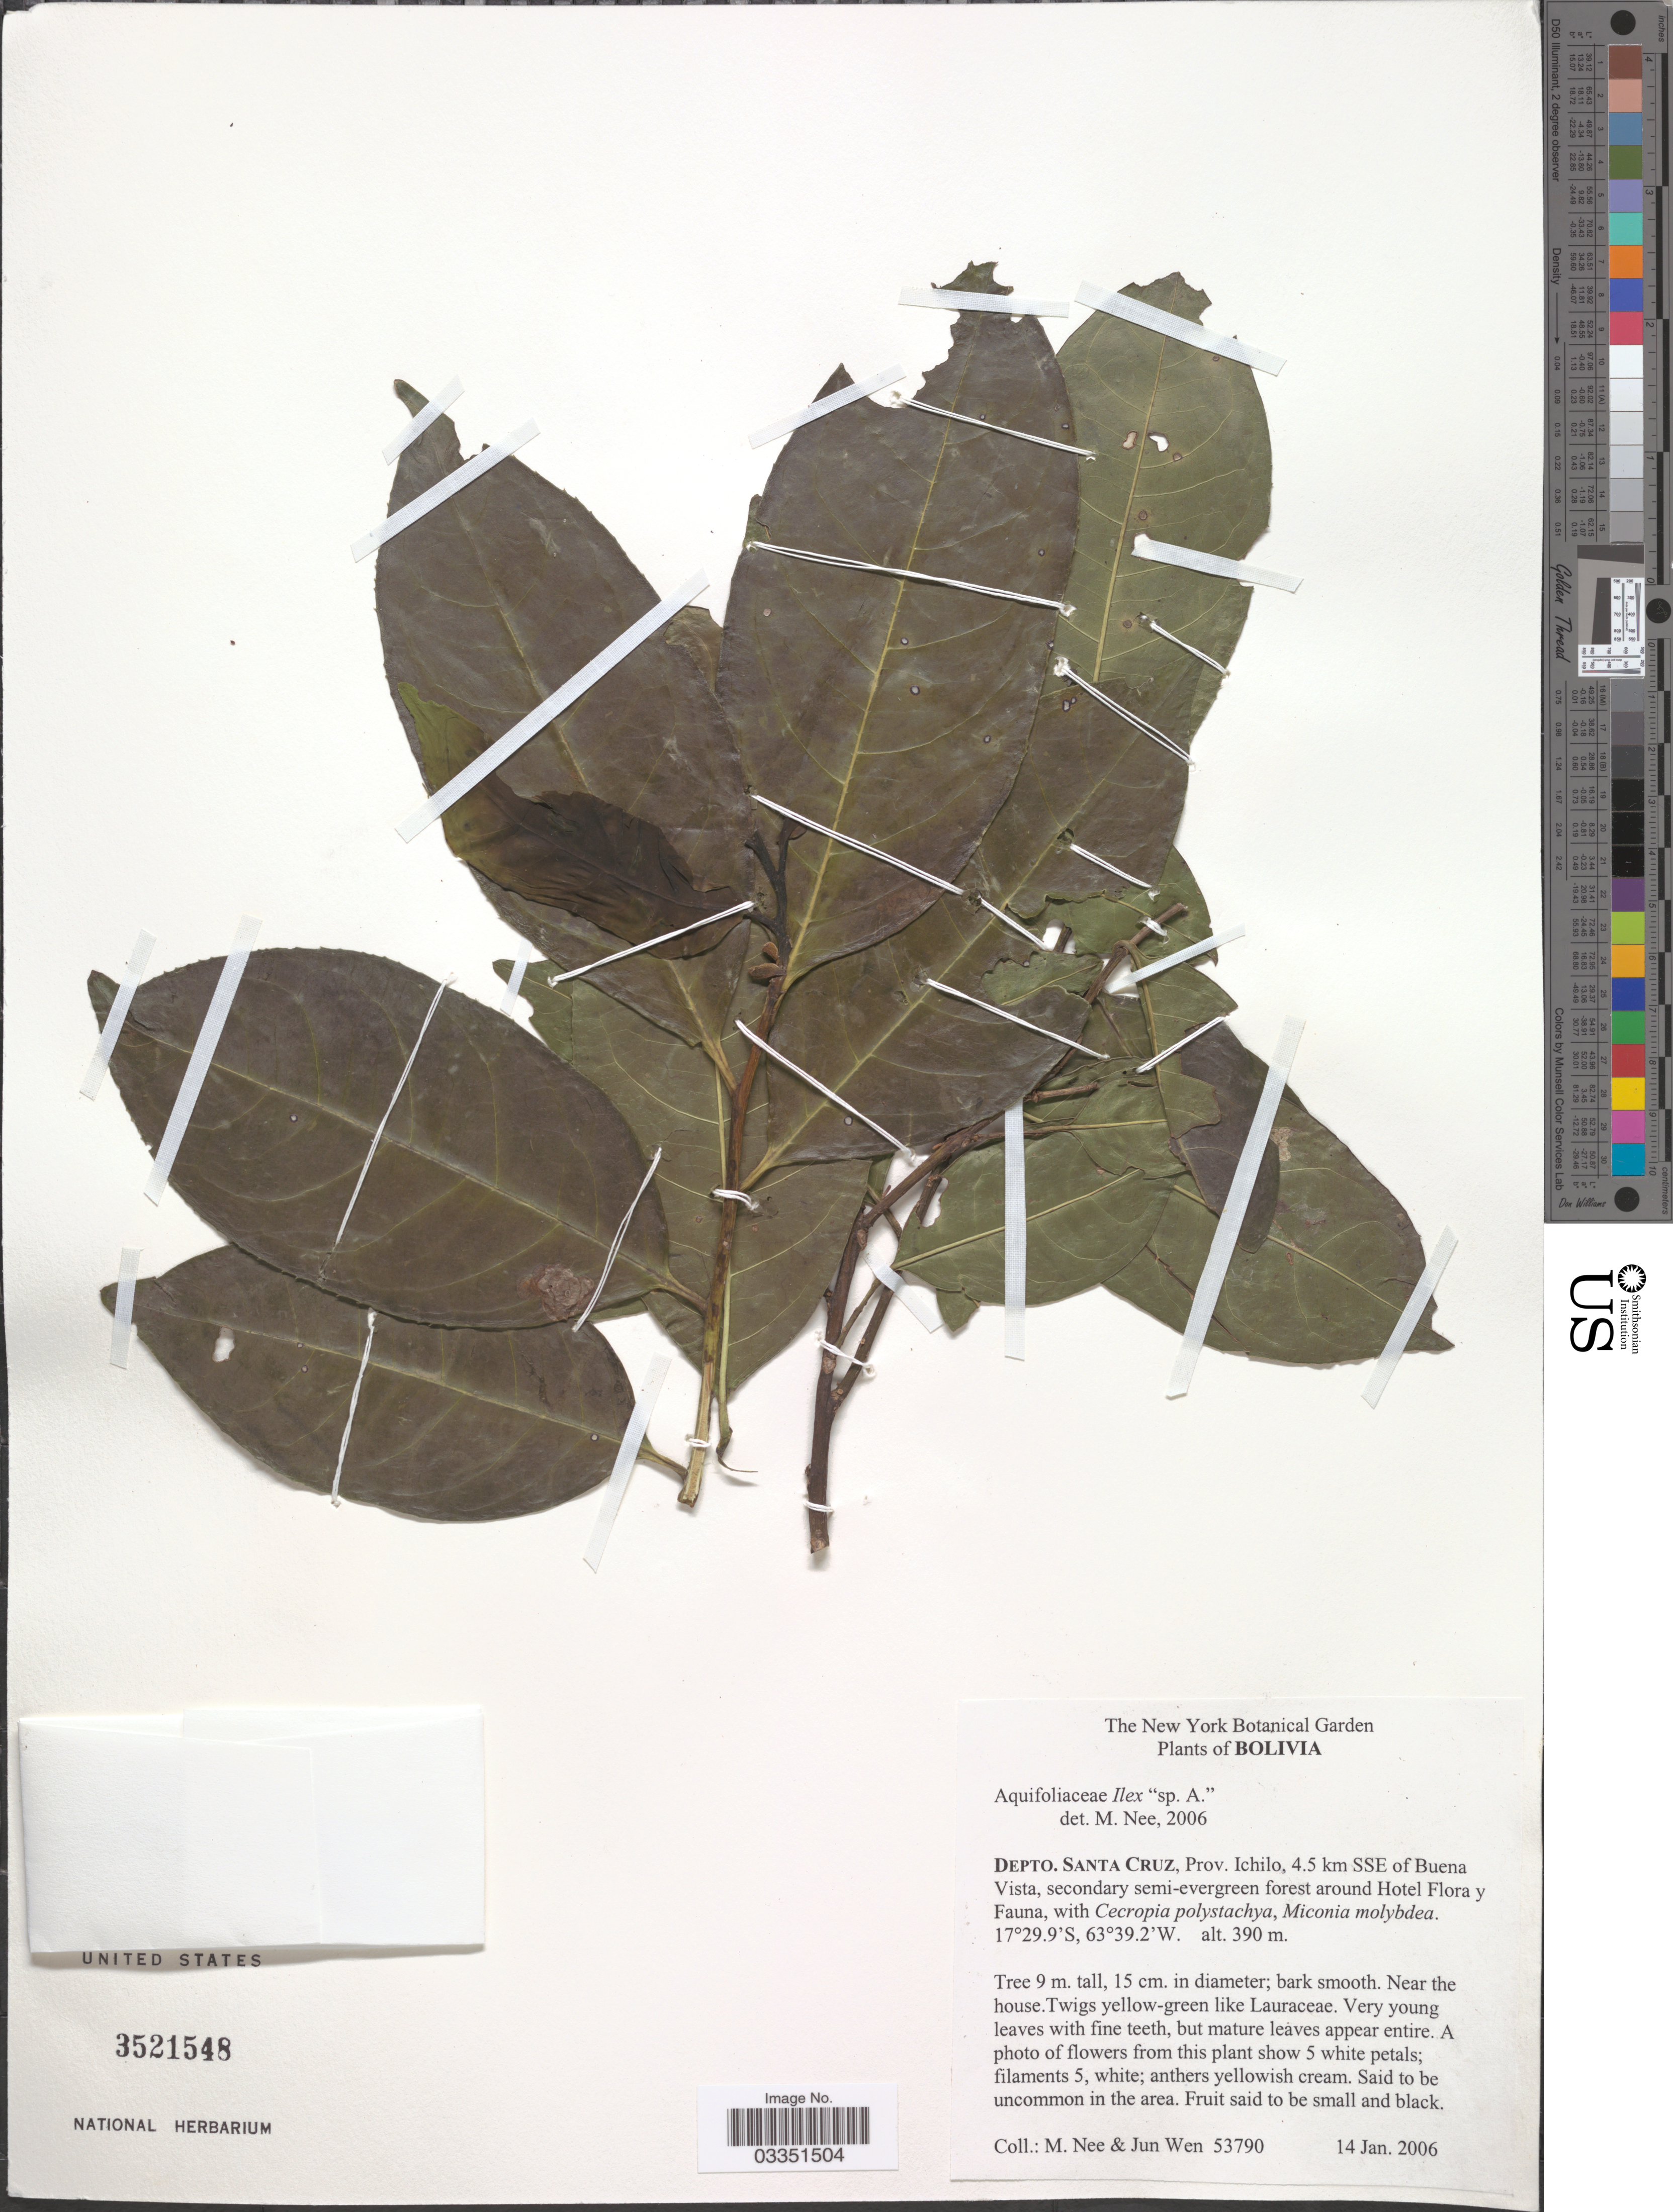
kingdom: Plantae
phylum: Tracheophyta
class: Magnoliopsida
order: Aquifoliales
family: Aquifoliaceae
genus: Ilex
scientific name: Ilex sp.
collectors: M. Nee & J. Wen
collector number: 53790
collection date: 2006-01-14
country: Bolivia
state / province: Santa Cruz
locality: Depto. Santa Cruz, Prov. Ichilo, 4.5 km SSE of Buena Vista.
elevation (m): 390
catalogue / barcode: US 3521548